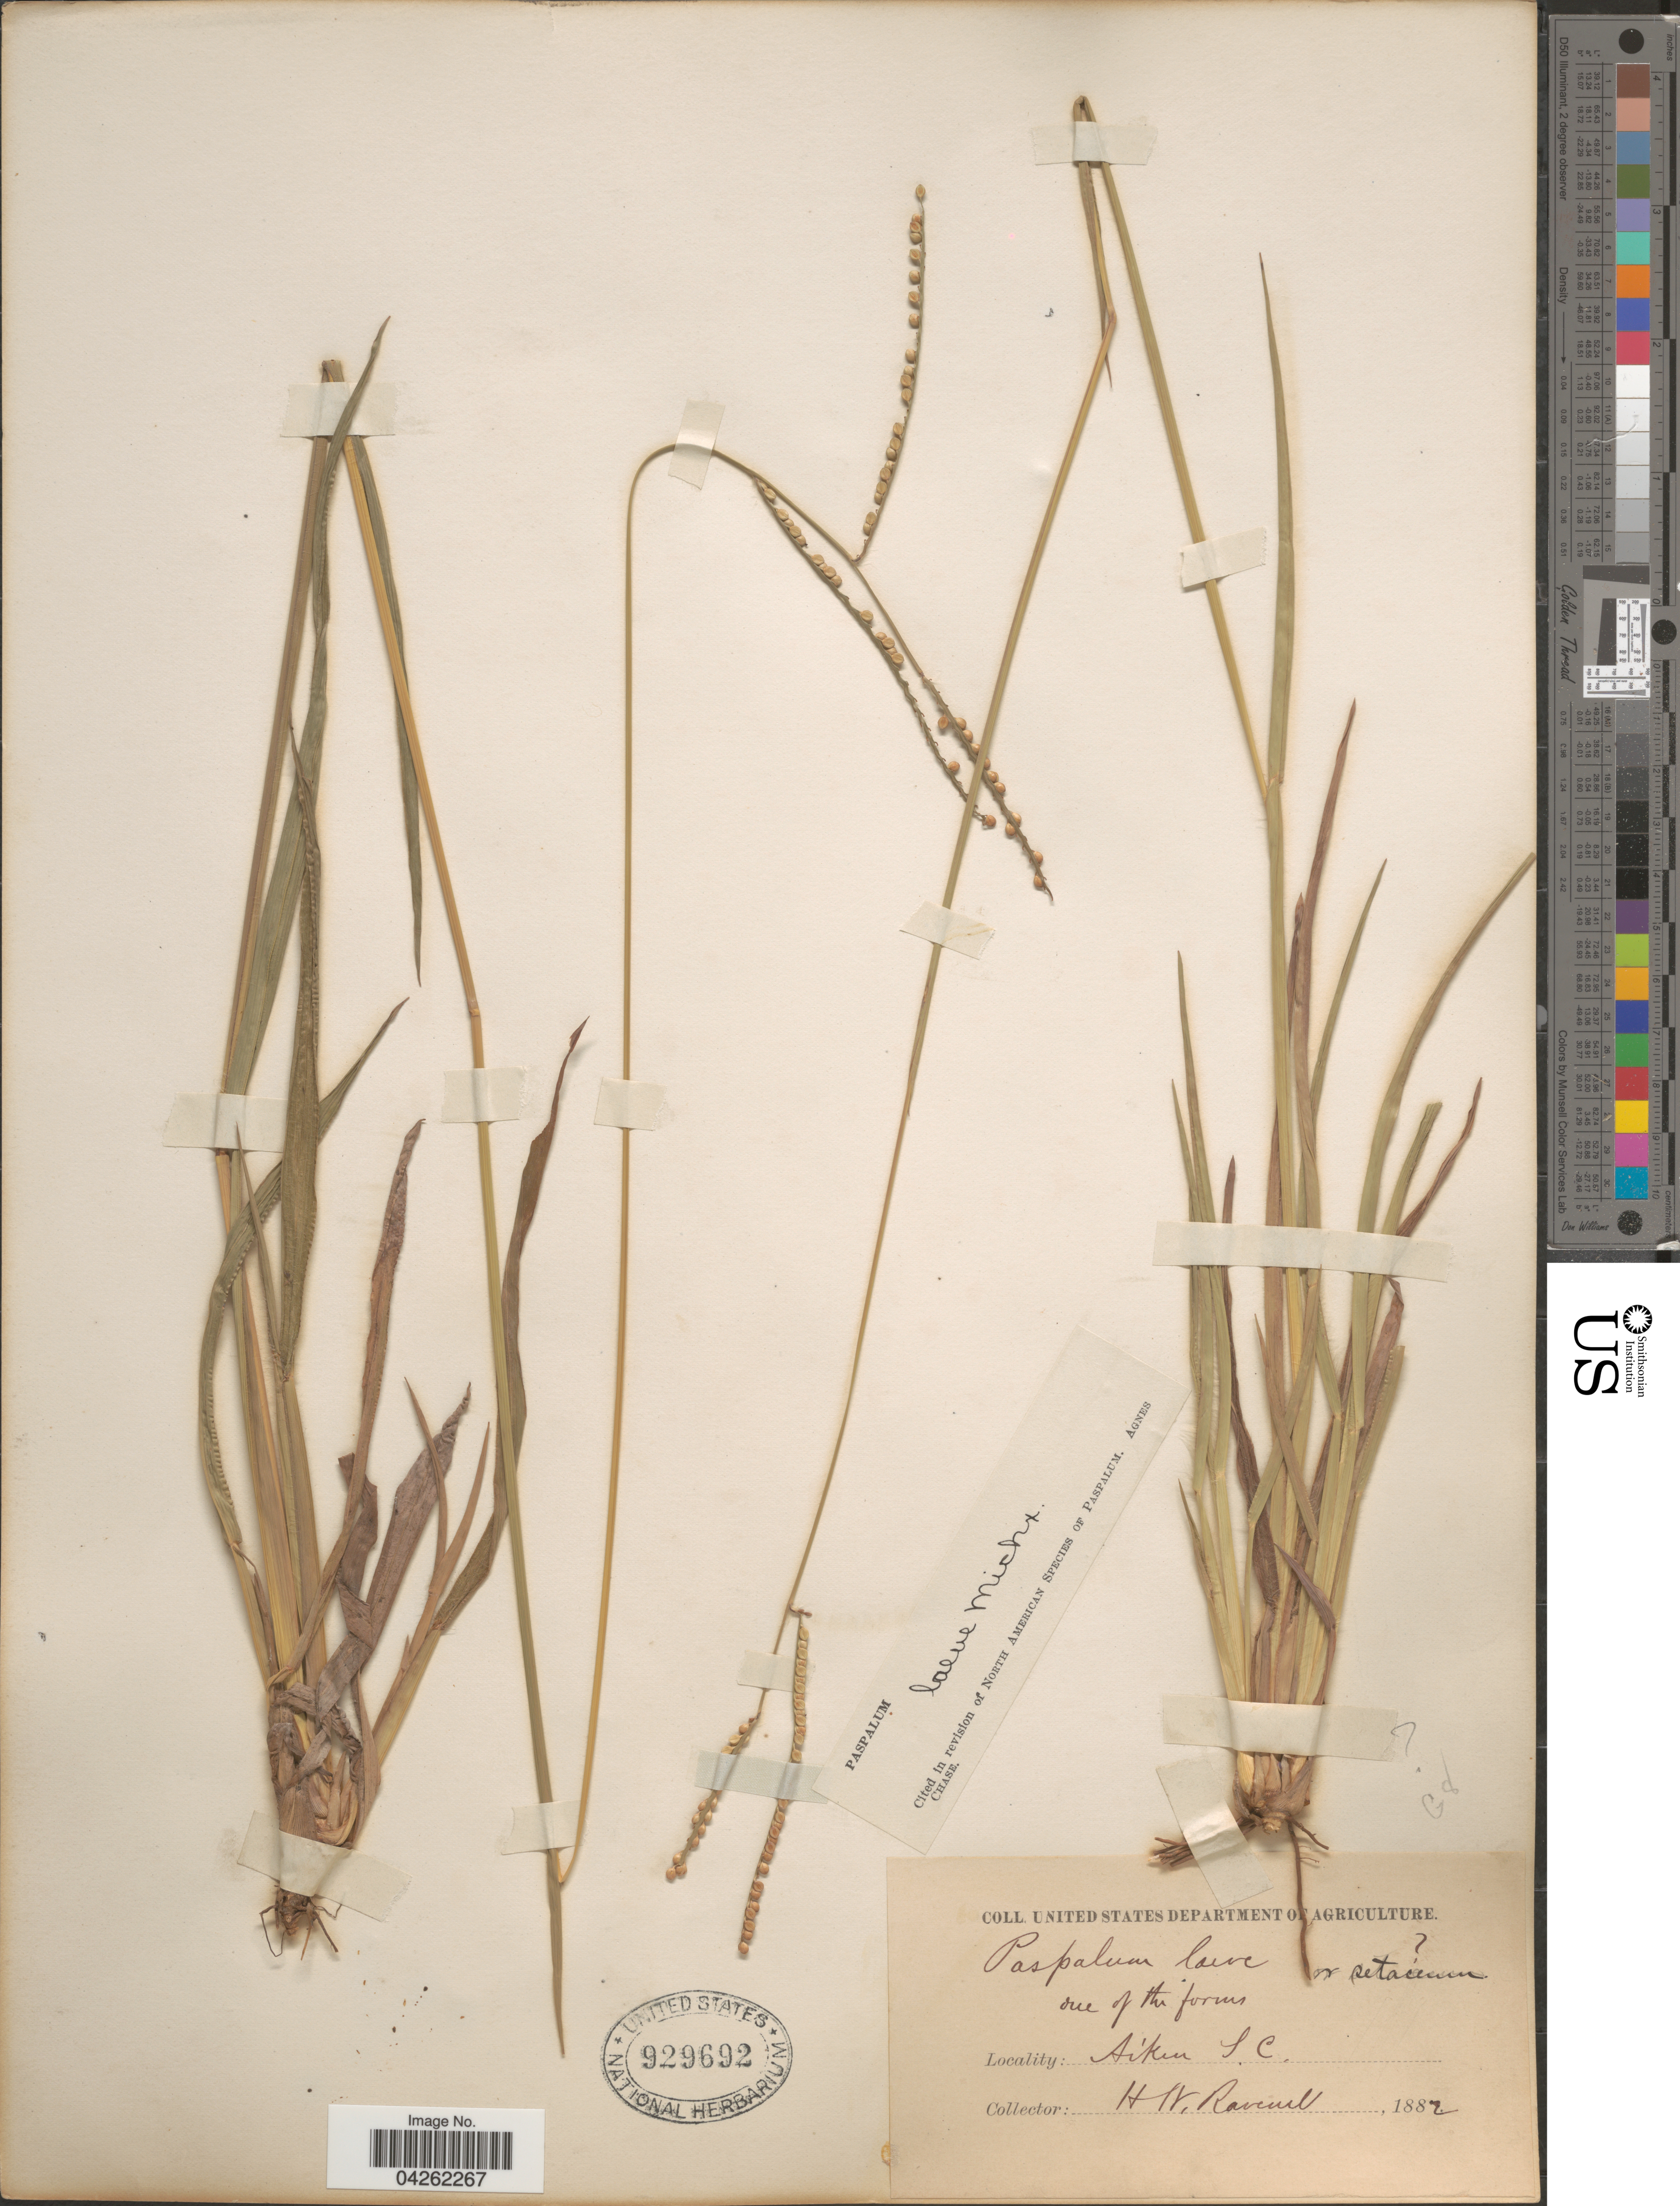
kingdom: Plantae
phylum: Tracheophyta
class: Liliopsida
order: Poales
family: Poaceae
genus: Paspalum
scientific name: Paspalum laeve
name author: Michx.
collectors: H. Ravenel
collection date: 1882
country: United States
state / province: South Carolina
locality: Aiken.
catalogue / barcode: US 929692